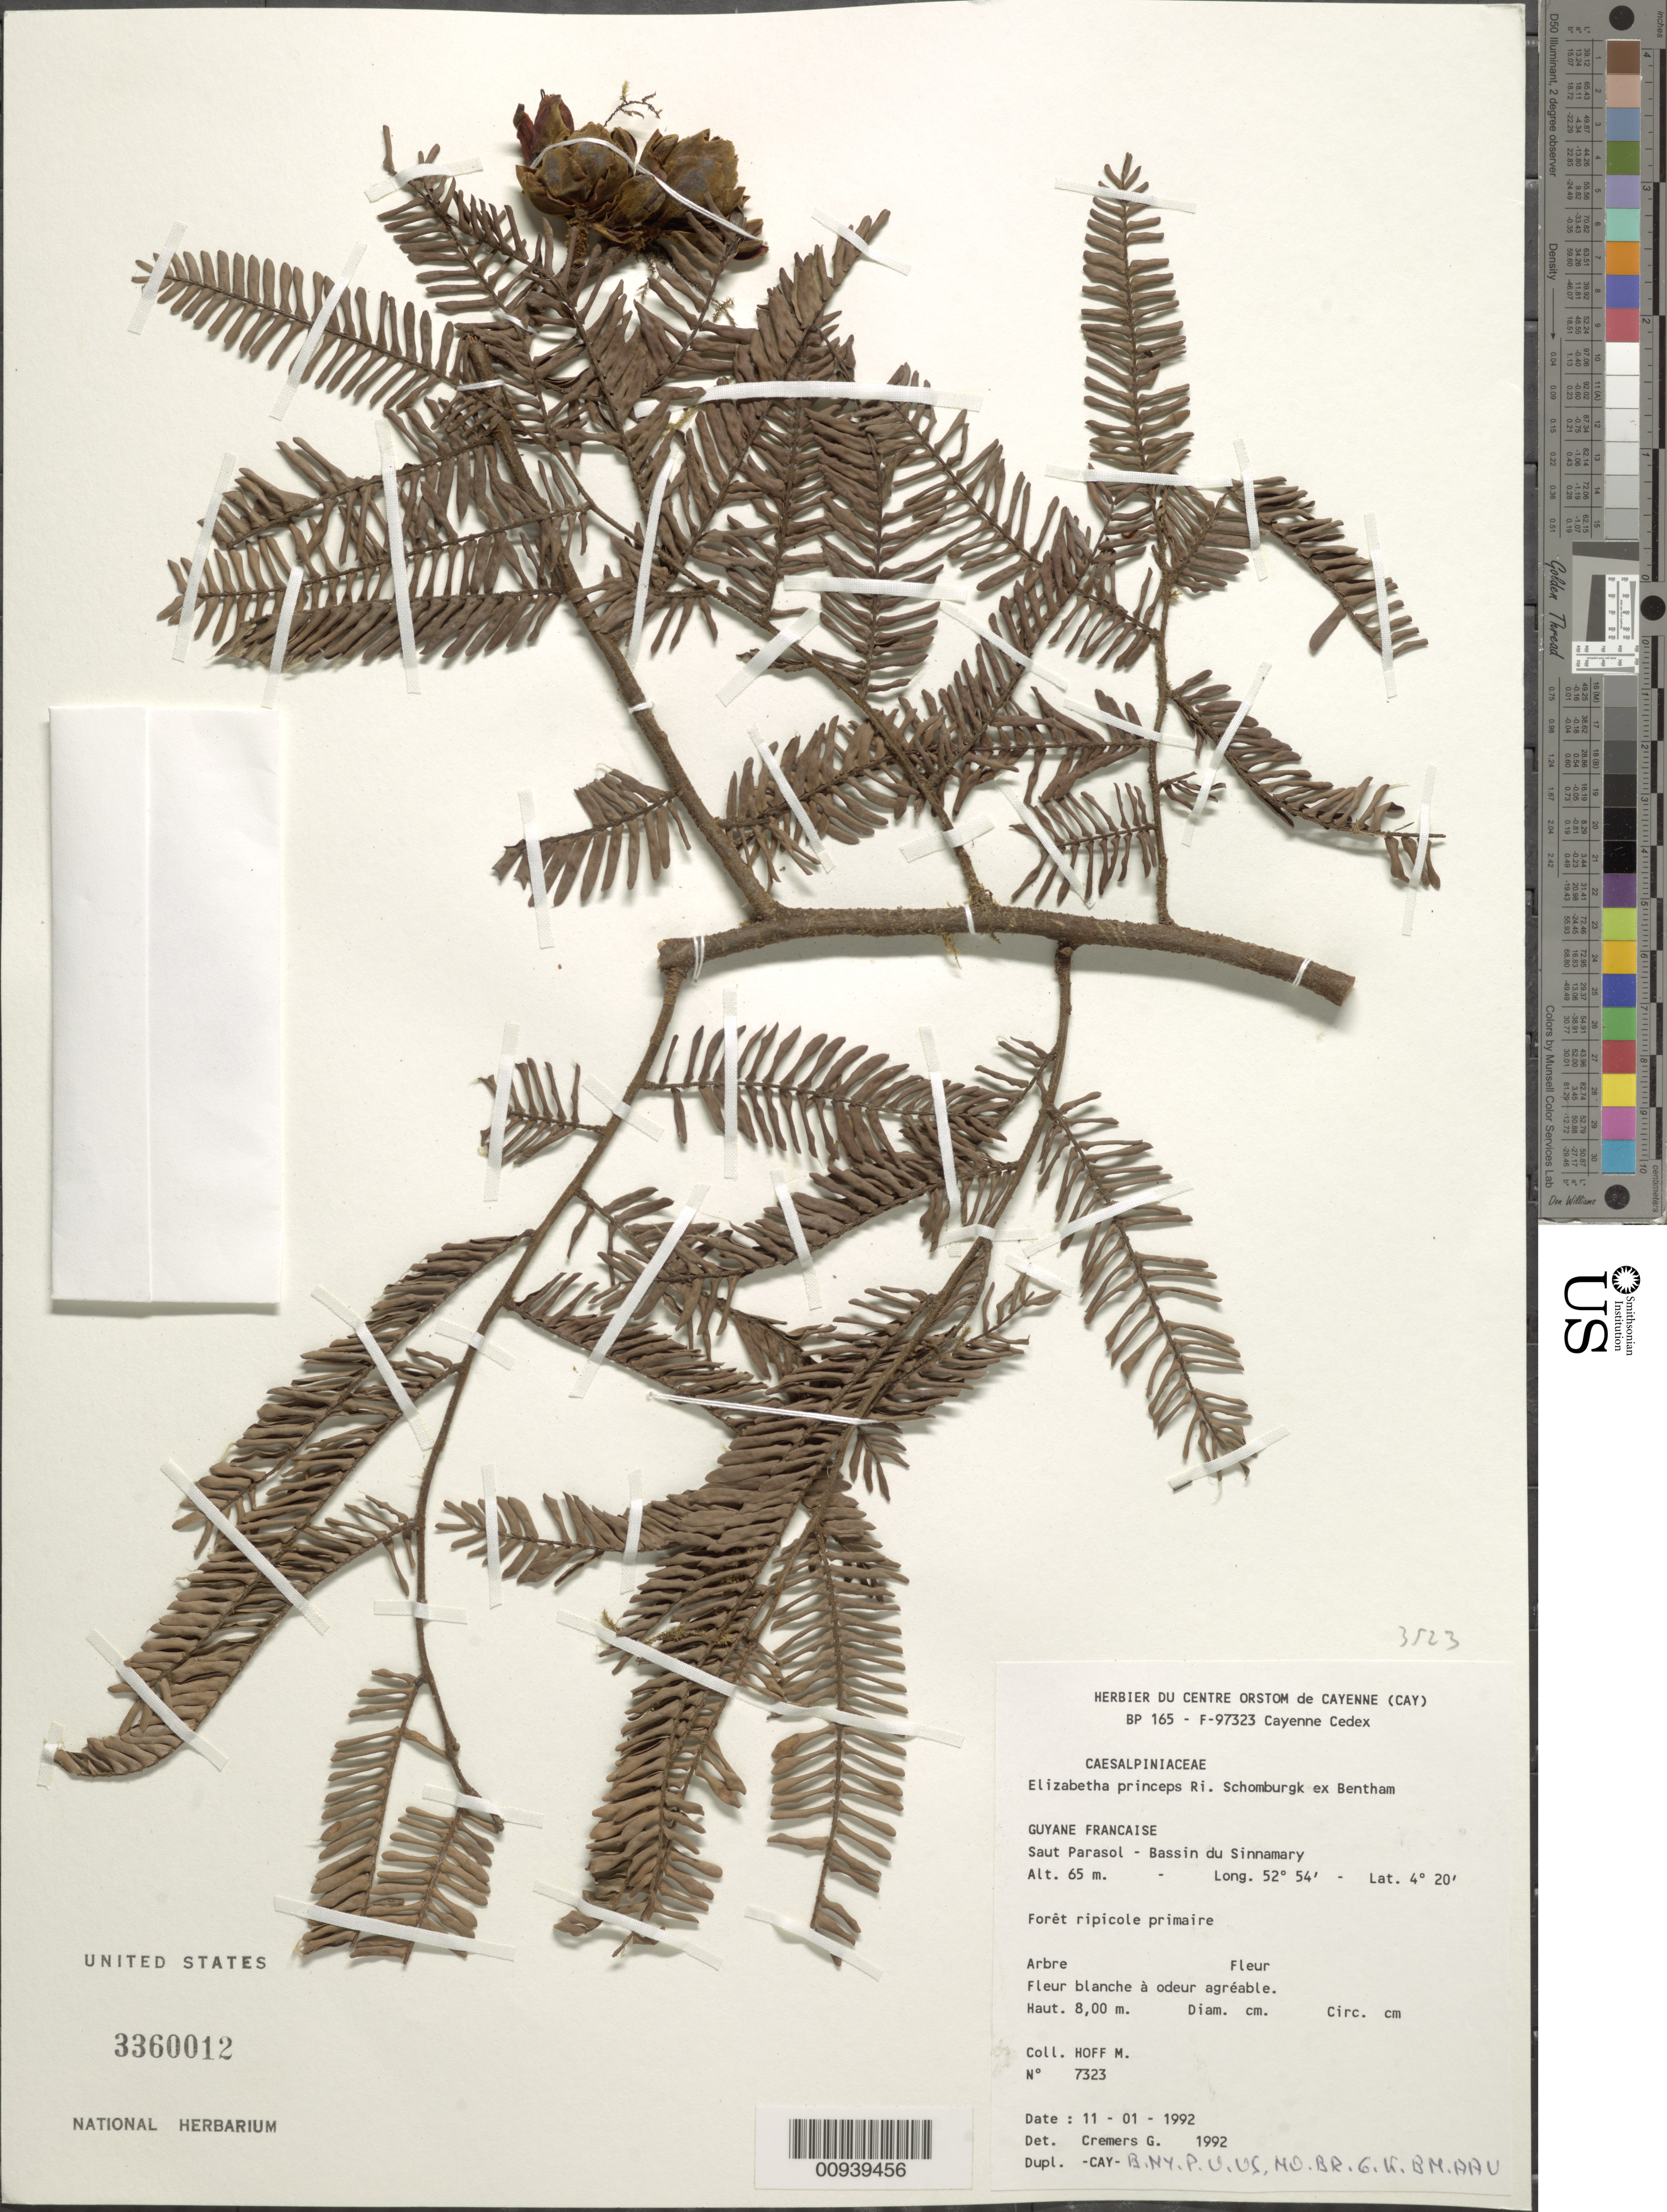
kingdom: Plantae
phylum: Tracheophyta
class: Magnoliopsida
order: Fabales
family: Fabaceae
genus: Elizabetha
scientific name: Elizabetha princeps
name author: R.H. Schomb. ex Benth.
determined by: Cremers, Georges A.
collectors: M. Hoff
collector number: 7323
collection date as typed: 11-Jan-92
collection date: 1992-01-11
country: French Guiana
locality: Saut Parasol, Bassin du Sinnamary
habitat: Foret ripicole primaire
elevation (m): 65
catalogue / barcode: US 3360012